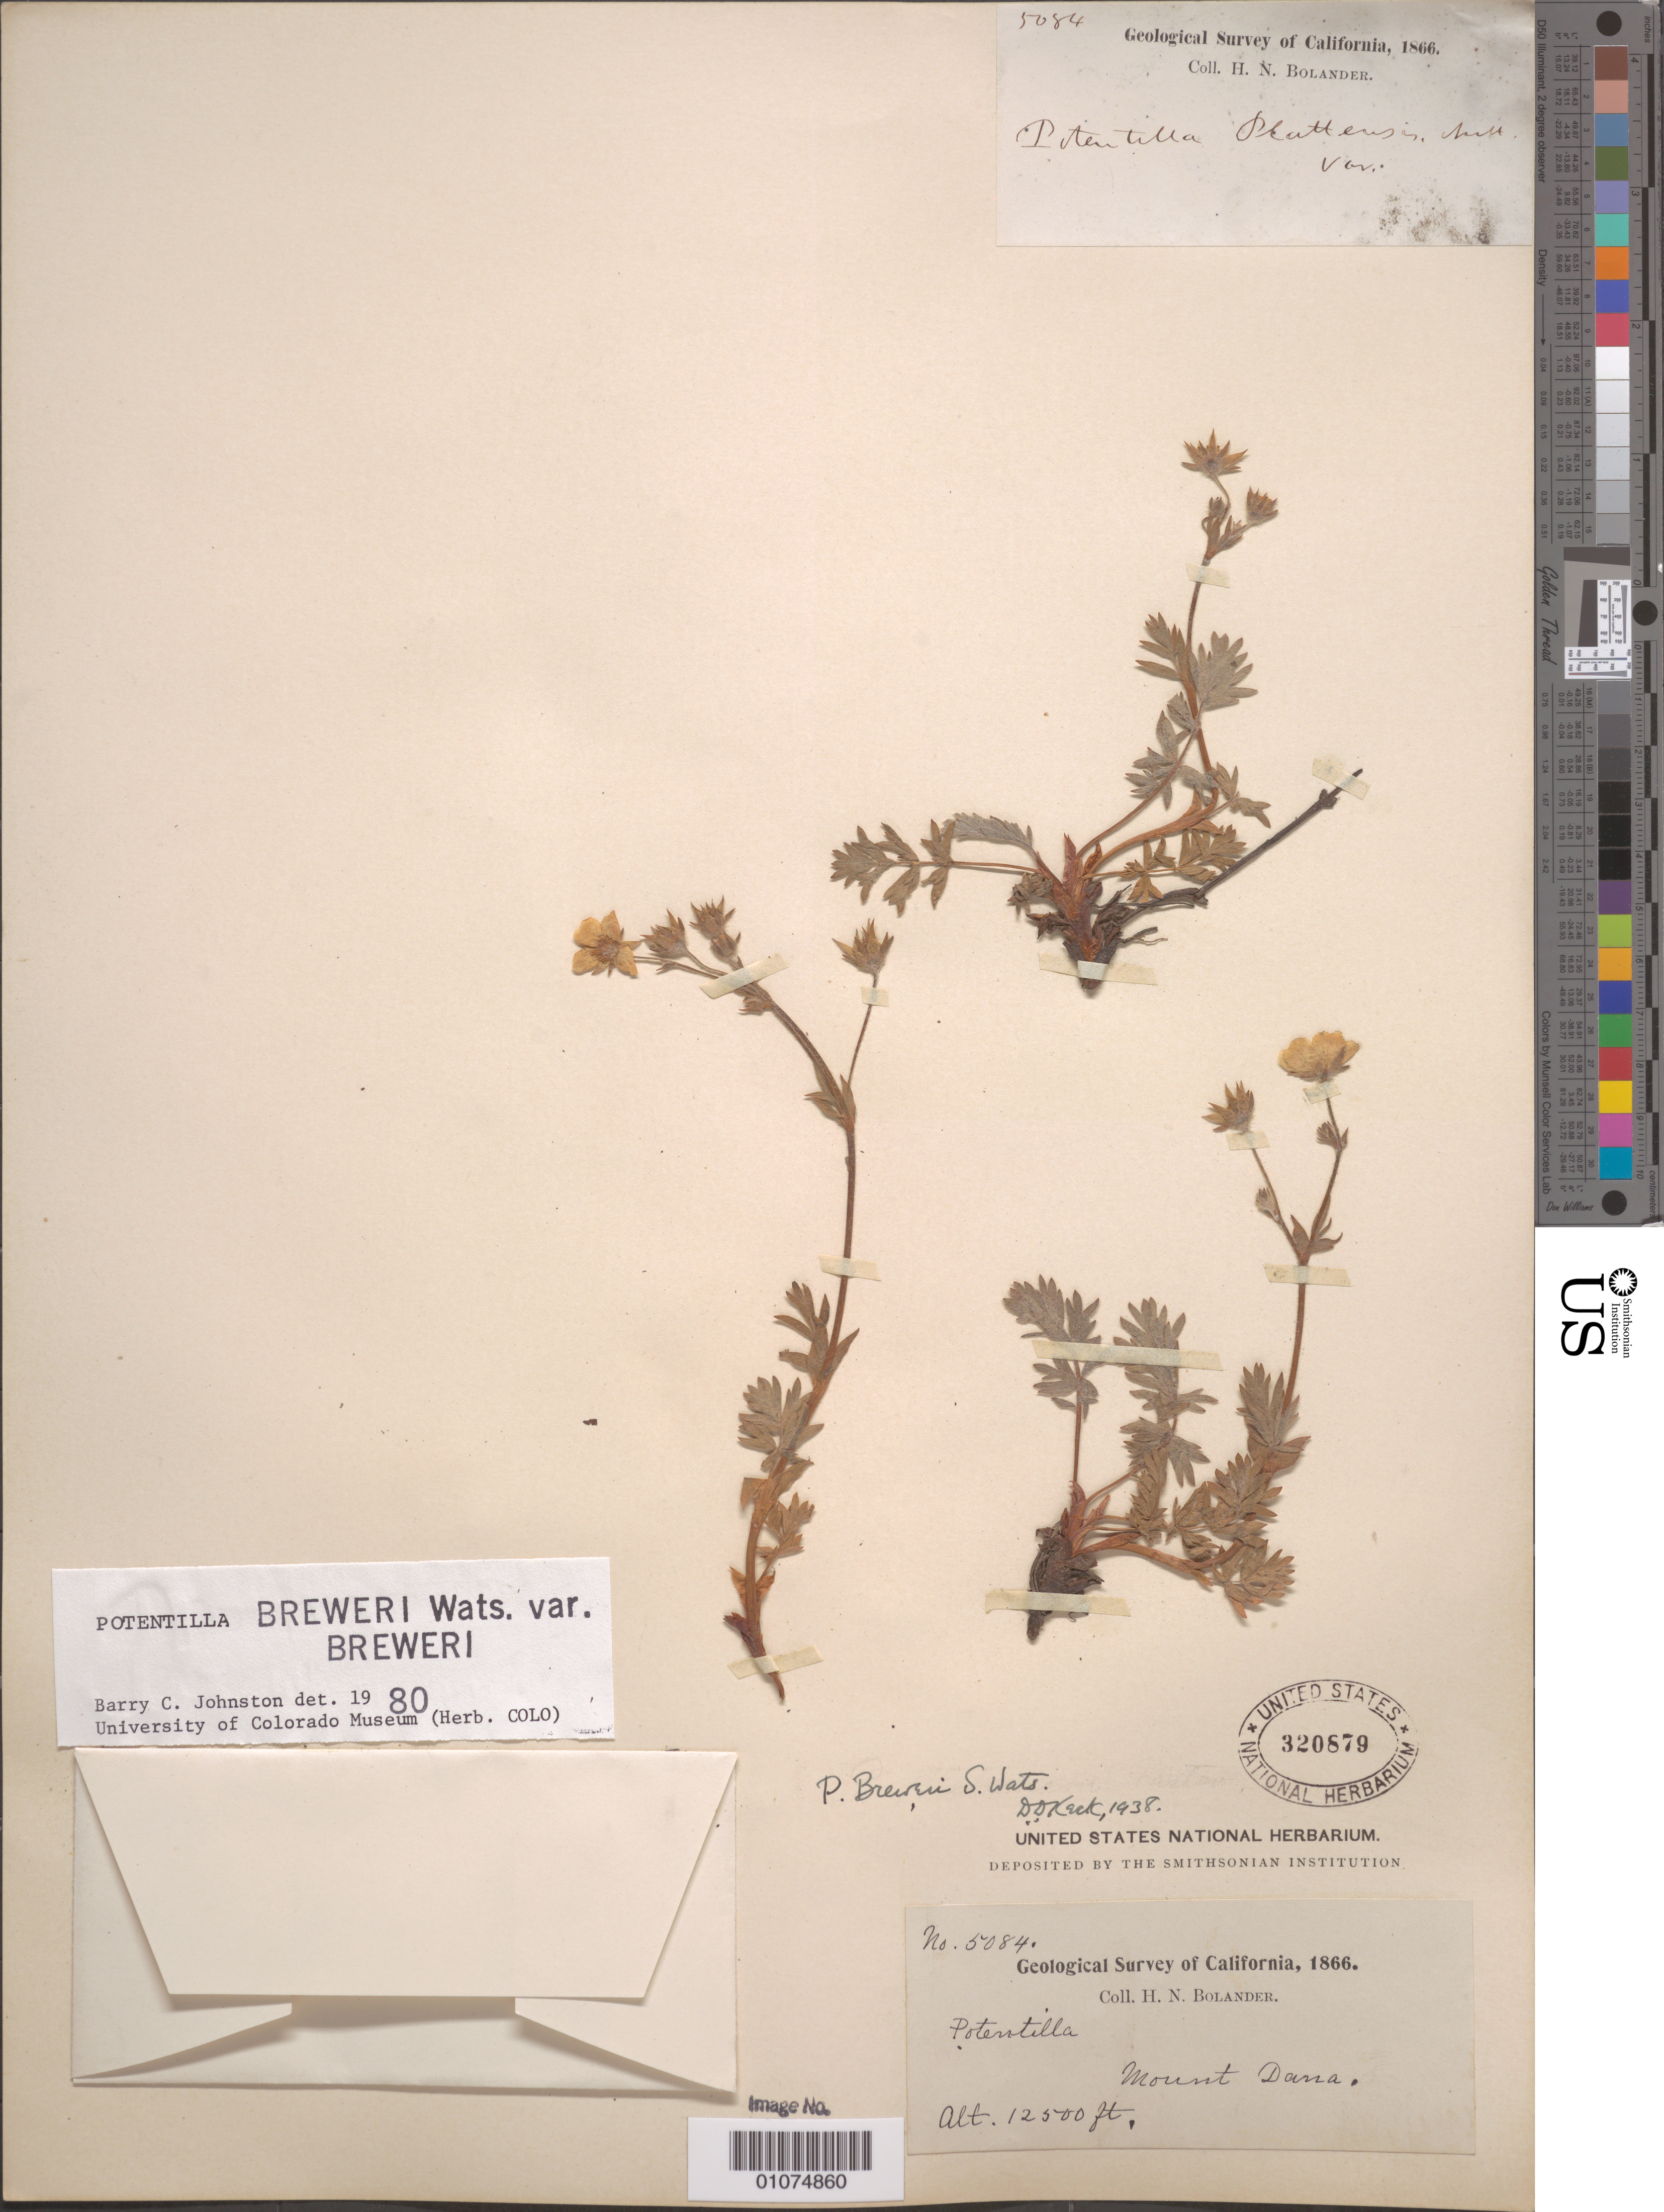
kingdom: Plantae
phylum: Tracheophyta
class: Magnoliopsida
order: Rosales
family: Rosaceae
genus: Potentilla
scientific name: Potentilla breweri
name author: S. Watson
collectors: H. Bolander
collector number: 5084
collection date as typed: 1866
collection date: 1866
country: United States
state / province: California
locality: Mount Dana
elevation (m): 3810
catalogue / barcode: US 320879